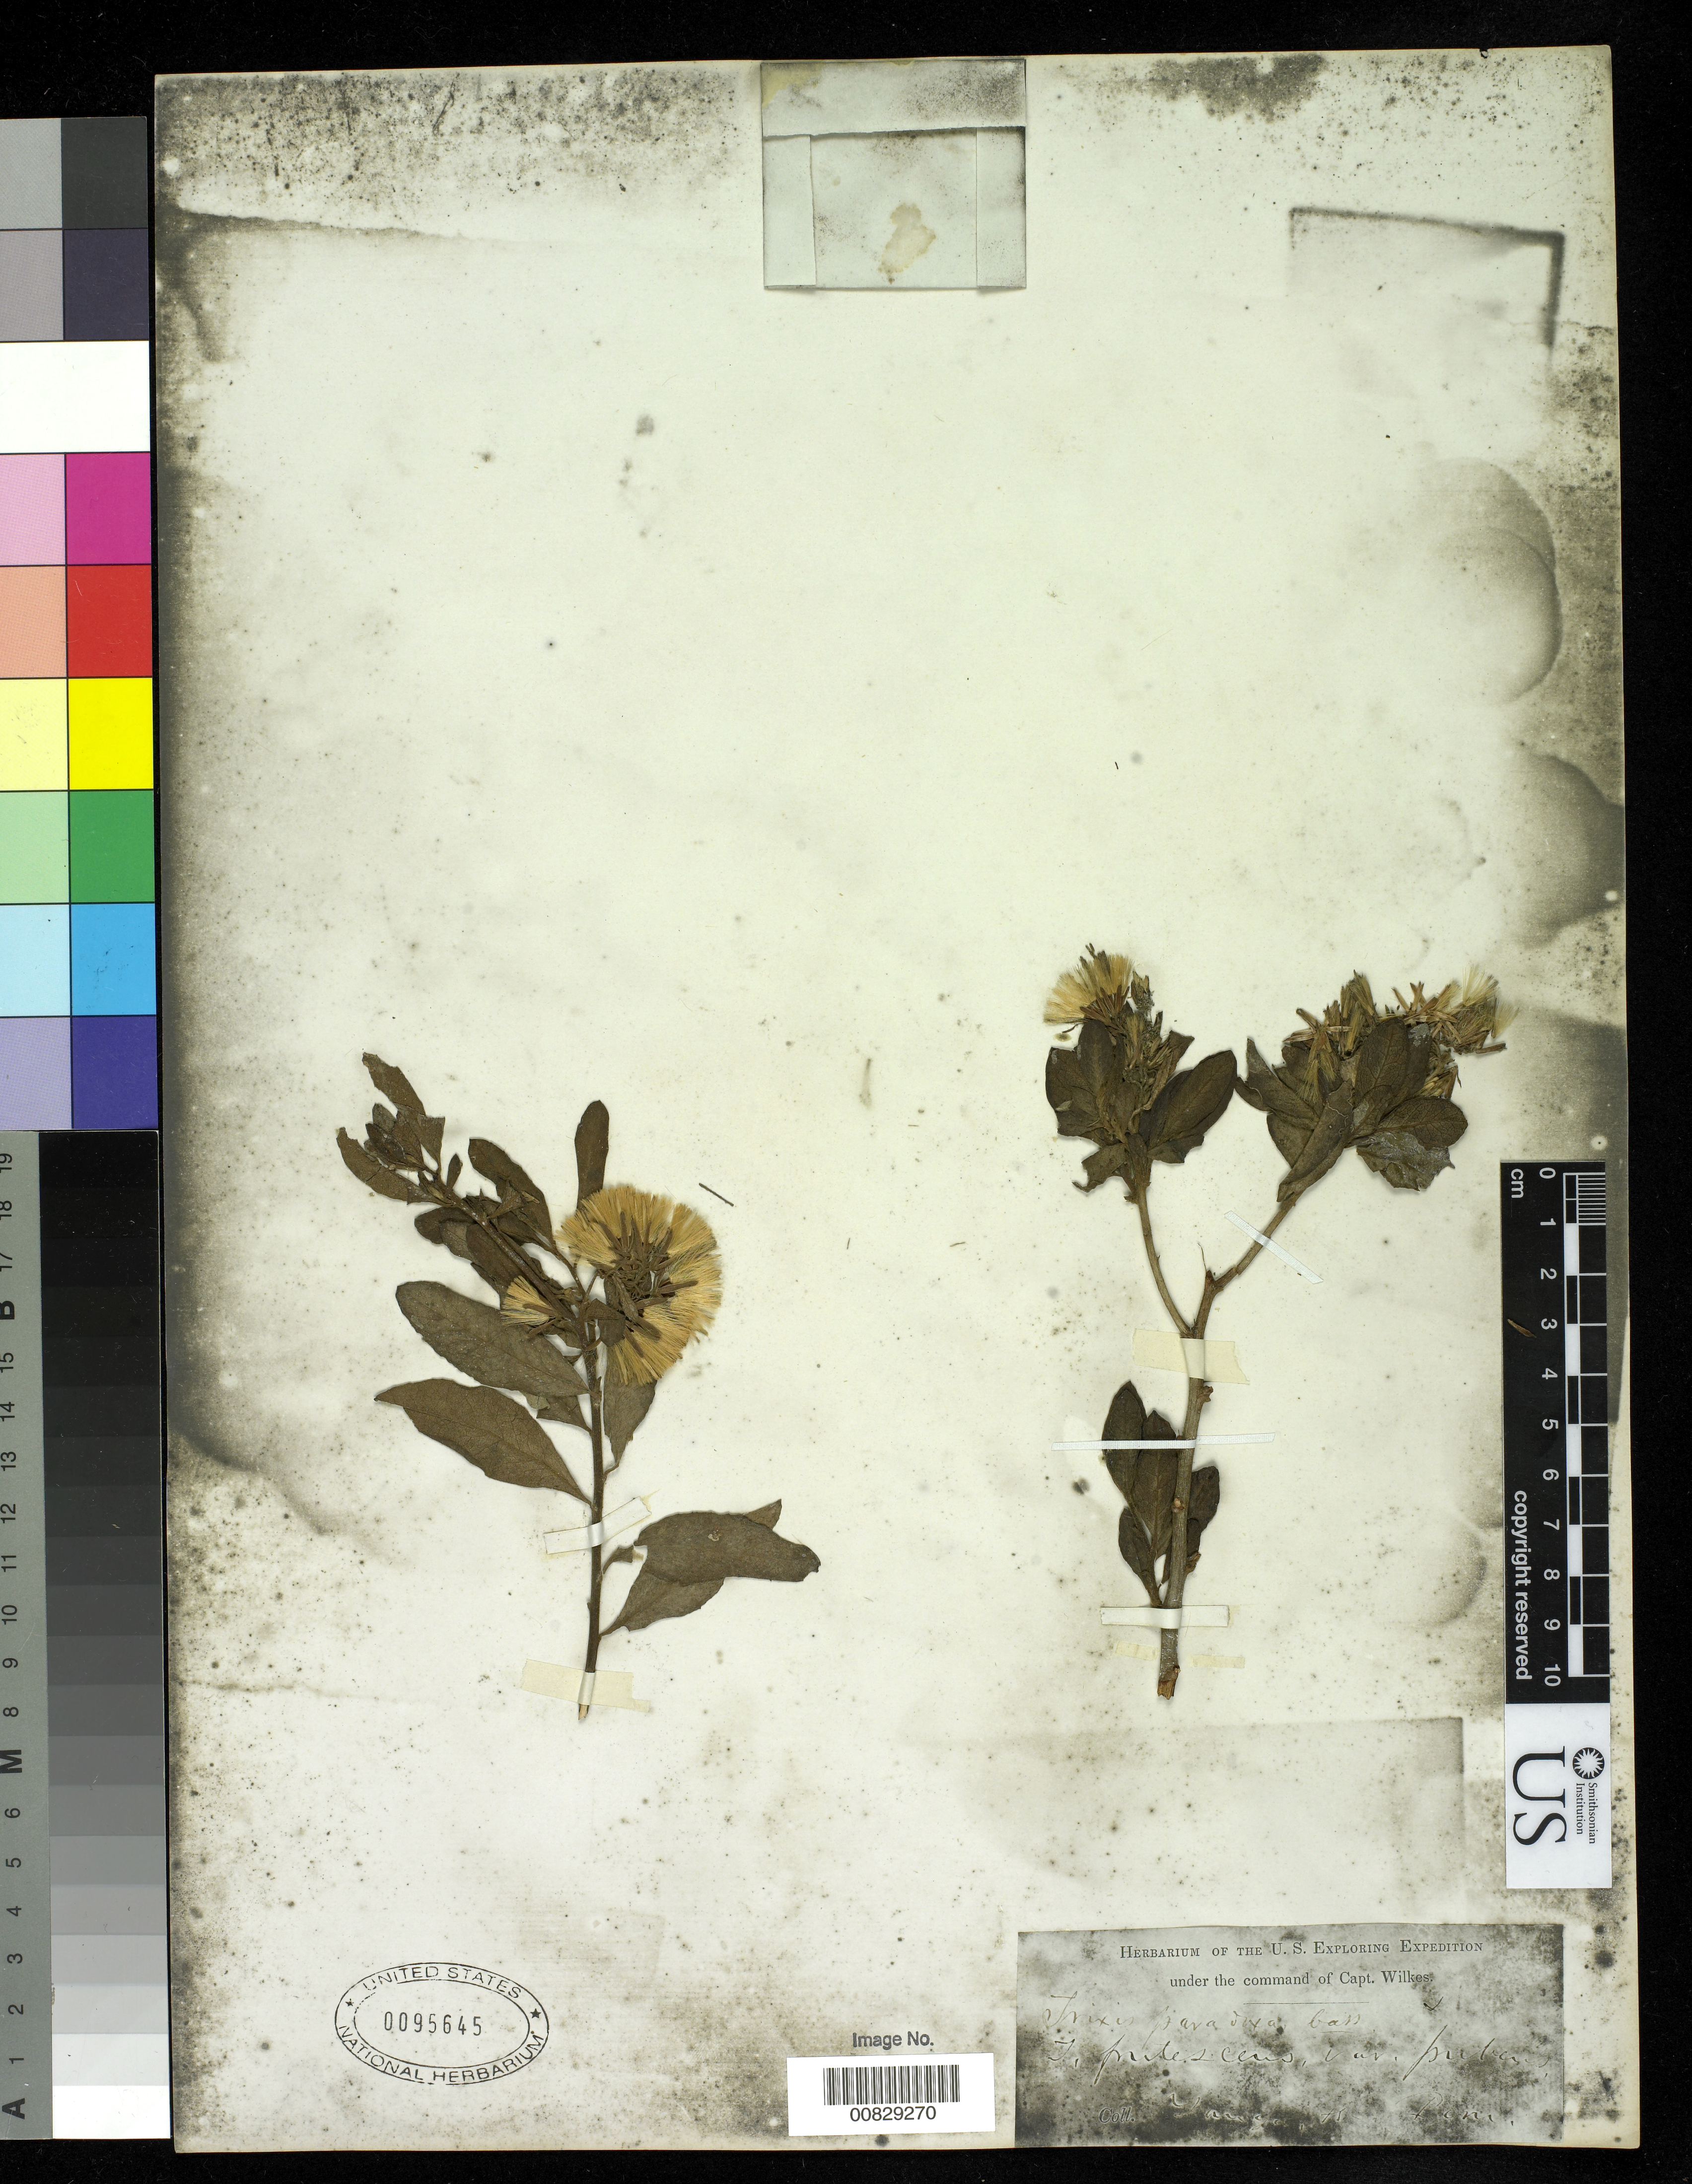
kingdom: Plantae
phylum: Tracheophyta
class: Magnoliopsida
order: Asterales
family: Asteraceae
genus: Trixis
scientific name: Trixis cacalioides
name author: (Kunth) D. Don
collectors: Wilkes Explor. Exped.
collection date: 1838/1842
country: Peru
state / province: La Libertad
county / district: Pataz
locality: Yanga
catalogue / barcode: US 95645